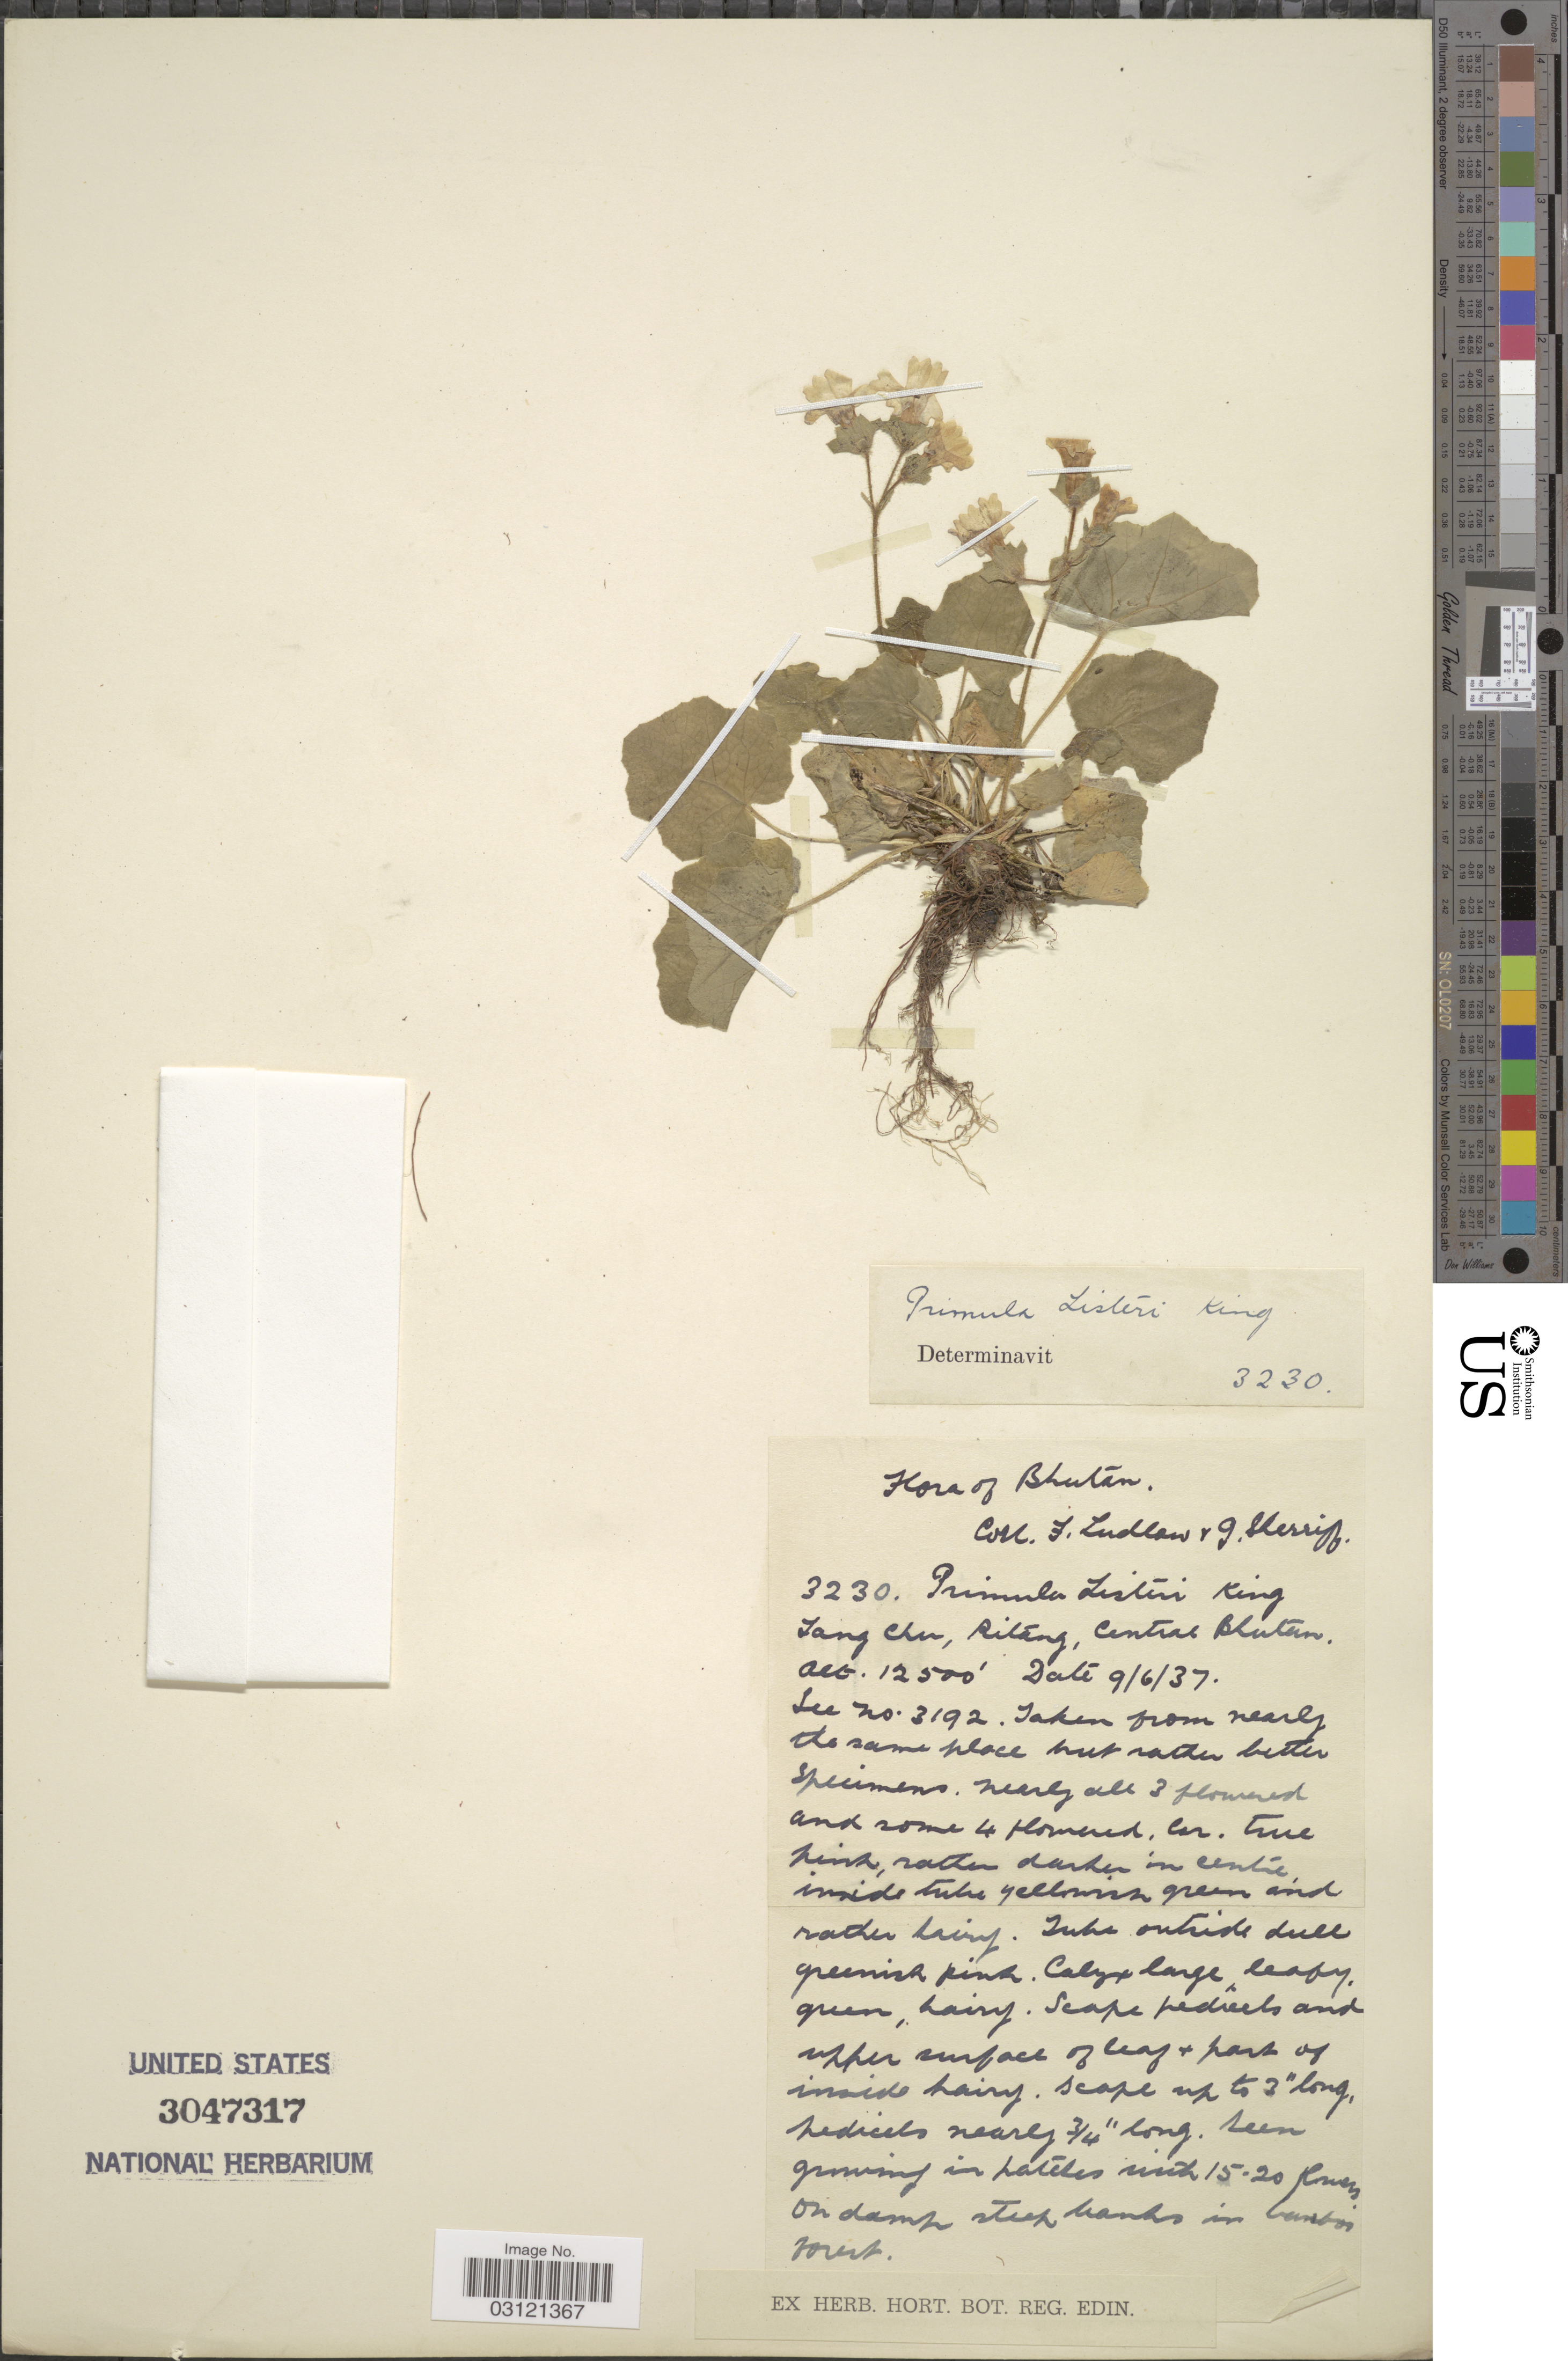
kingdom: Plantae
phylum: Tracheophyta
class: Magnoliopsida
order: Ericales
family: Primulaceae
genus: Primula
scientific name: Primula listeri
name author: King ex Hook. f.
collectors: F. Ludlow & G. Sherriff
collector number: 3230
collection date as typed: Transcribed d/m/y: 9/6/37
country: Bhutan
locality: Zang Chen, N. of Ritang, Central Bhutan.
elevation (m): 3810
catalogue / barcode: US 3047317